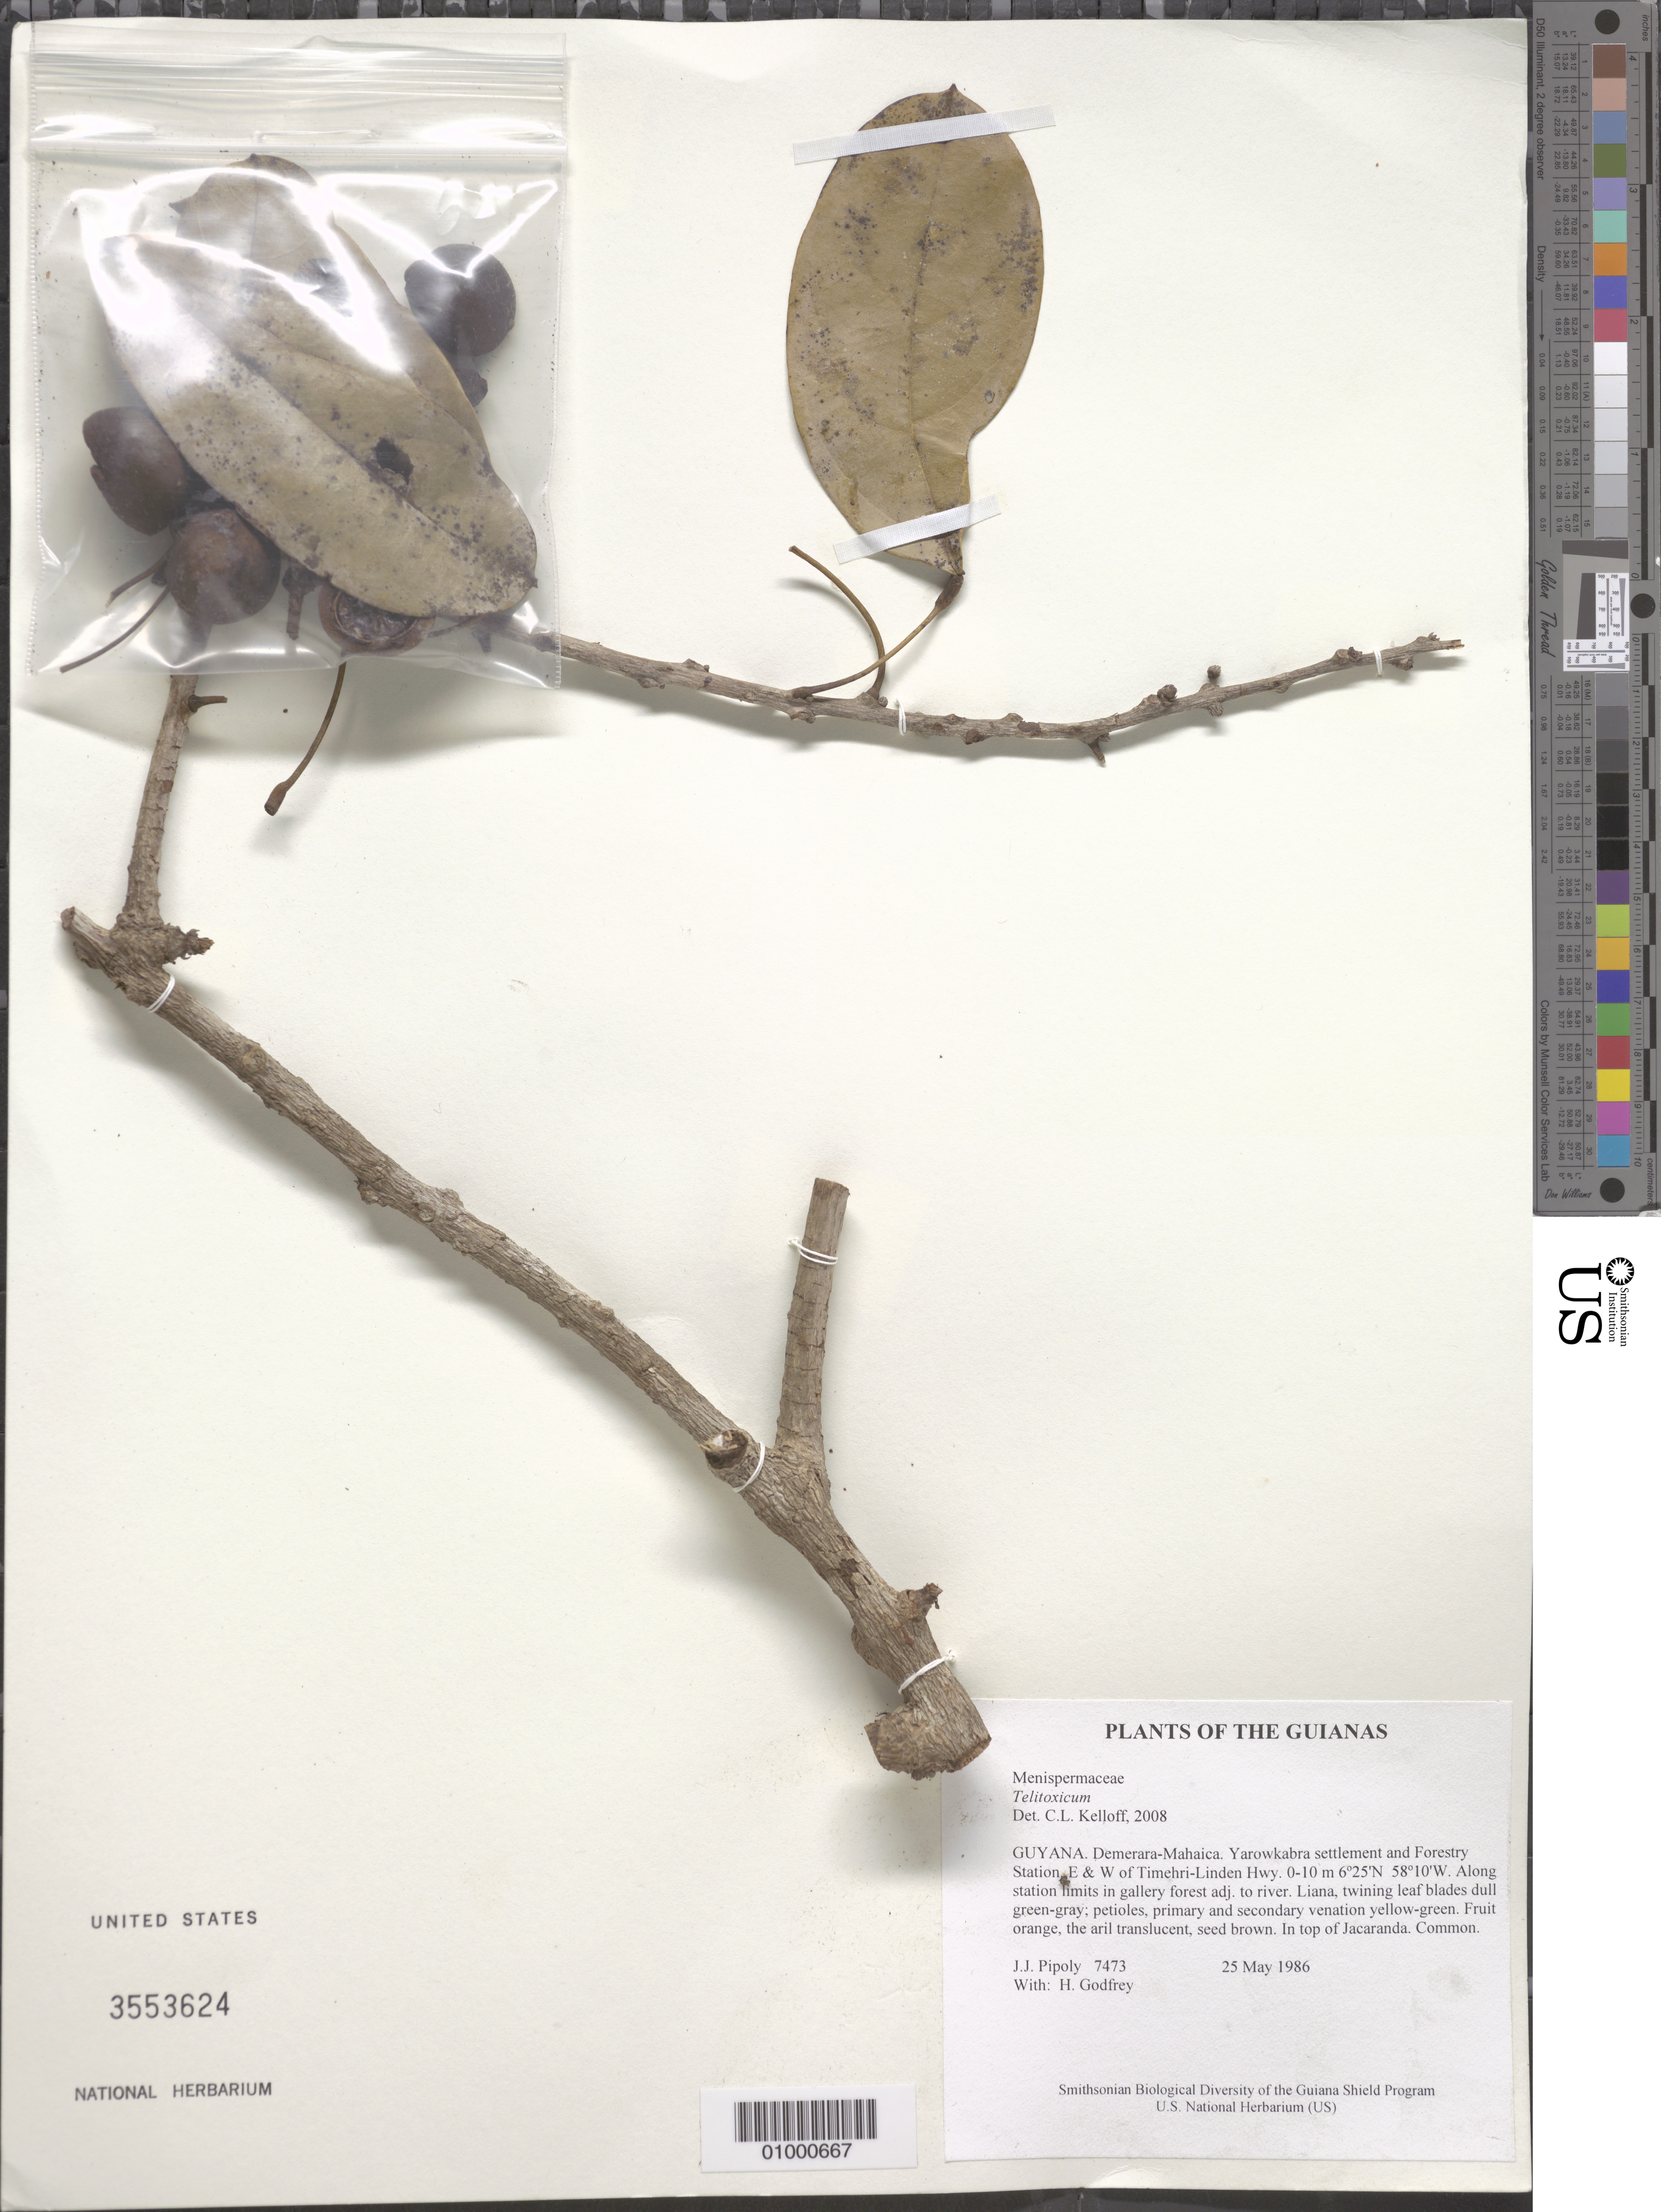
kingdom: Plantae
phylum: Tracheophyta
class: Magnoliopsida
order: Ranunculales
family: Menispermaceae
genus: Telitoxicum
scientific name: Telitoxicum sp.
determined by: Kelloff, Carol L., (US), Smithsonian Institution - National Museum of Natural History (UNITED STATES)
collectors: J. J. Pipoly & H. Godfrey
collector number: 7473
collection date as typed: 25 May 1986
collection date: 1986-05-25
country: Guyana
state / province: Demerara-Mahaica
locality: Yarowkabra settlement and Forestry Station. E & W of Timehri-Linden Hwy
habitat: Along station limits in gallery forest adj. to river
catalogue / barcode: US 3553624